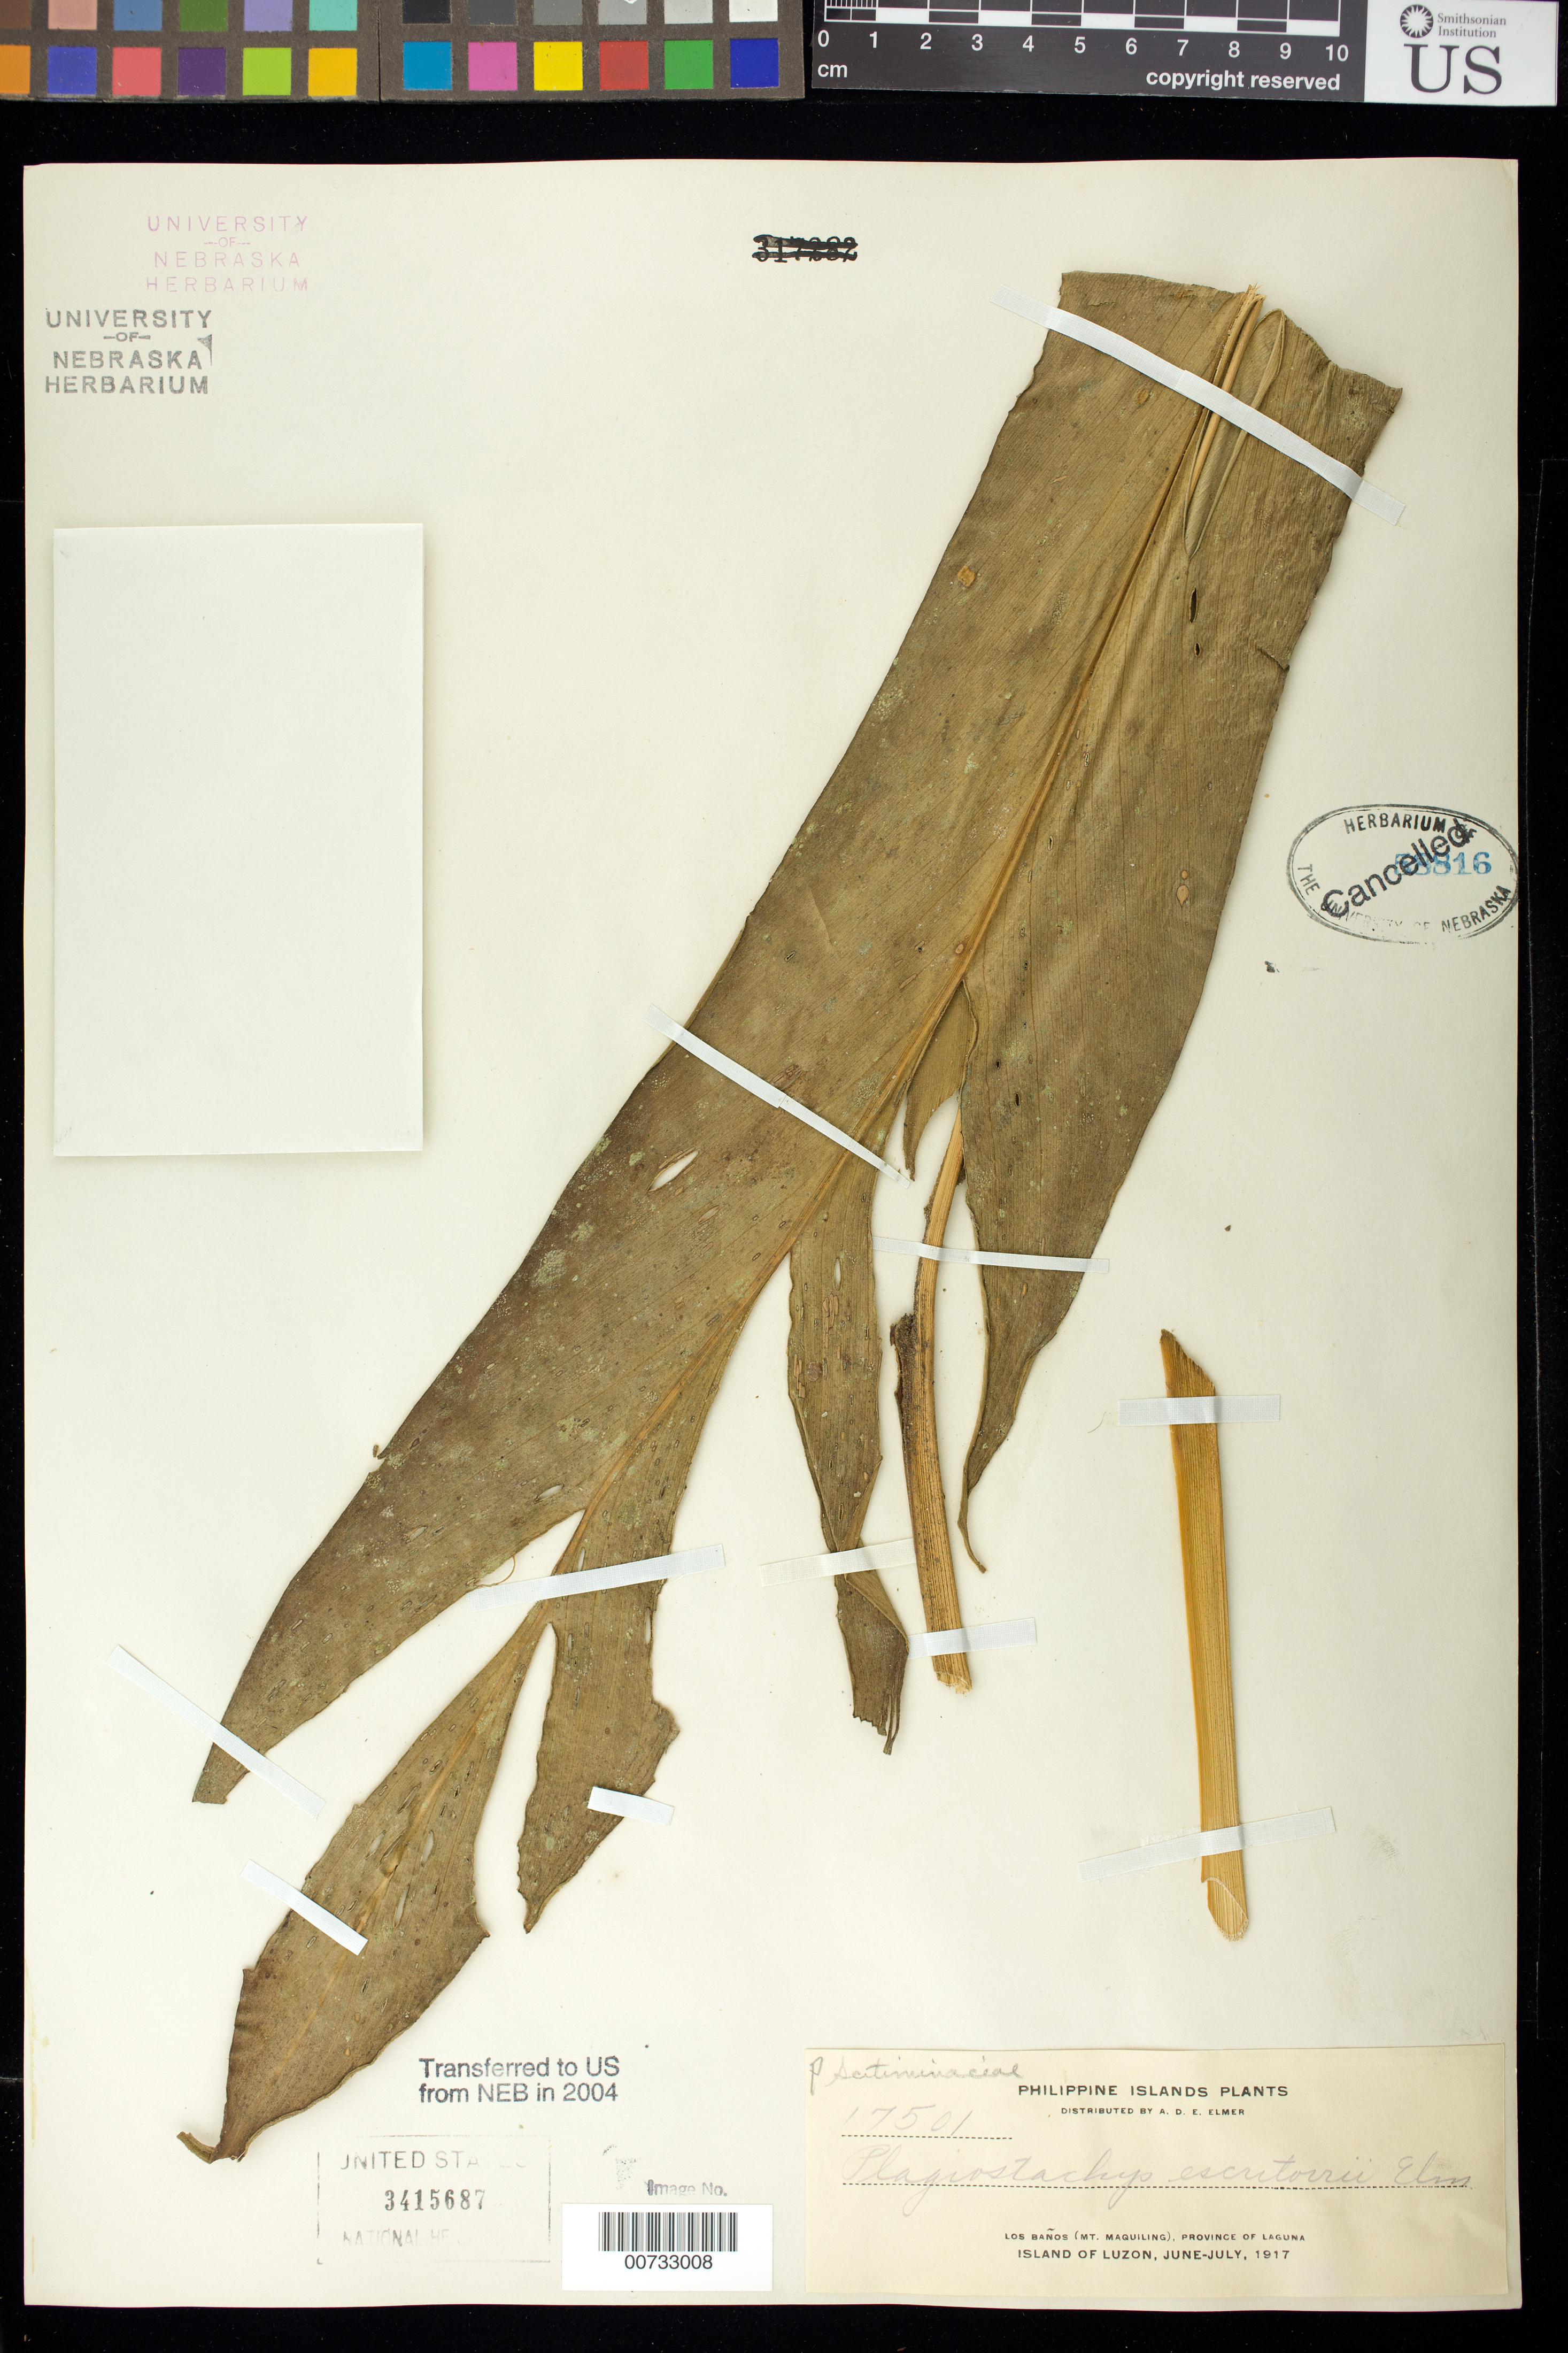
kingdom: Plantae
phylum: Tracheophyta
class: Liliopsida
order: Zingiberales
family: Zingiberaceae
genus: Plagiostachys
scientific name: Plagiostachys escritorii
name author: Elmer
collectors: A. D. E. Elmer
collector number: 17501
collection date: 1917-06/1917-07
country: Philippines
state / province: Calabarzon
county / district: Laguna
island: Luzon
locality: Los Banos (Mt Maquiling).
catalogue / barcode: US 3415687